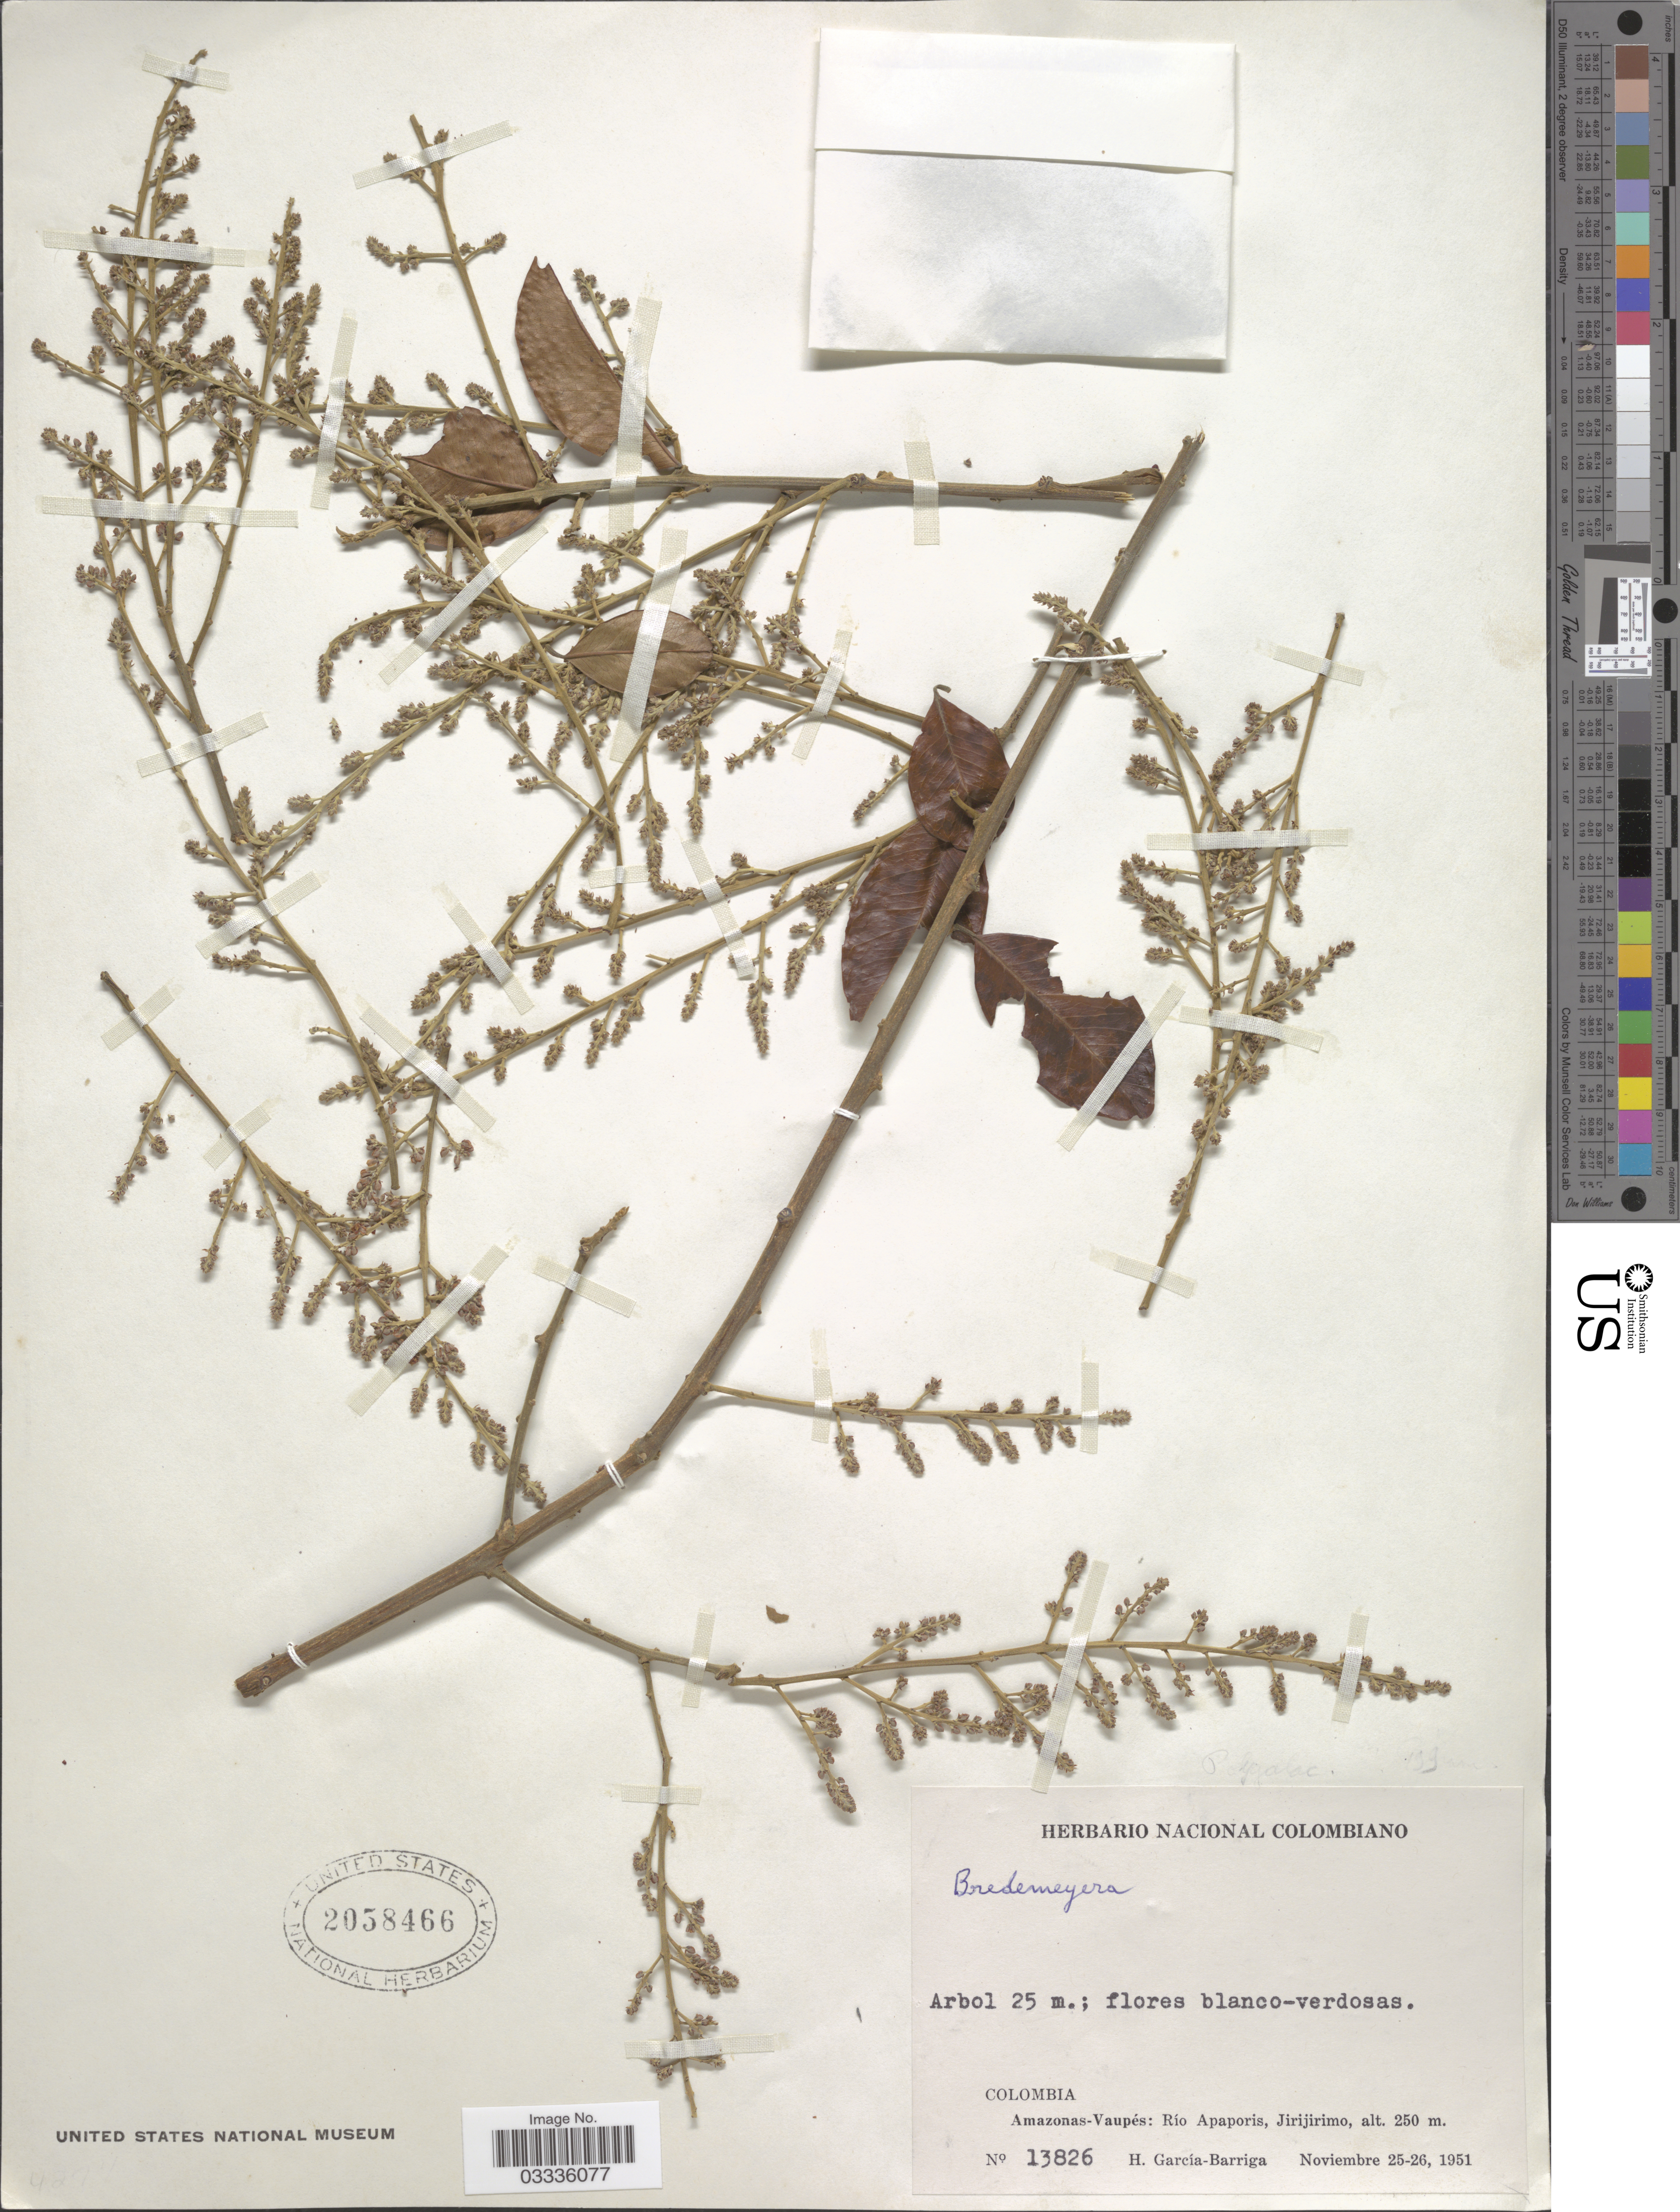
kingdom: Plantae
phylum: Tracheophyta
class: Magnoliopsida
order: Fabales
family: Polygalaceae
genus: Bredemeyera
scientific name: Bredemeyera sp.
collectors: H. García Barriga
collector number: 13826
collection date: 1951-11-25/1951-11-26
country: Colombia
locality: Amazonas-Vaupés: Río Apaporis, Jirijirimo.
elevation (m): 250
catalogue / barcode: US 2058466